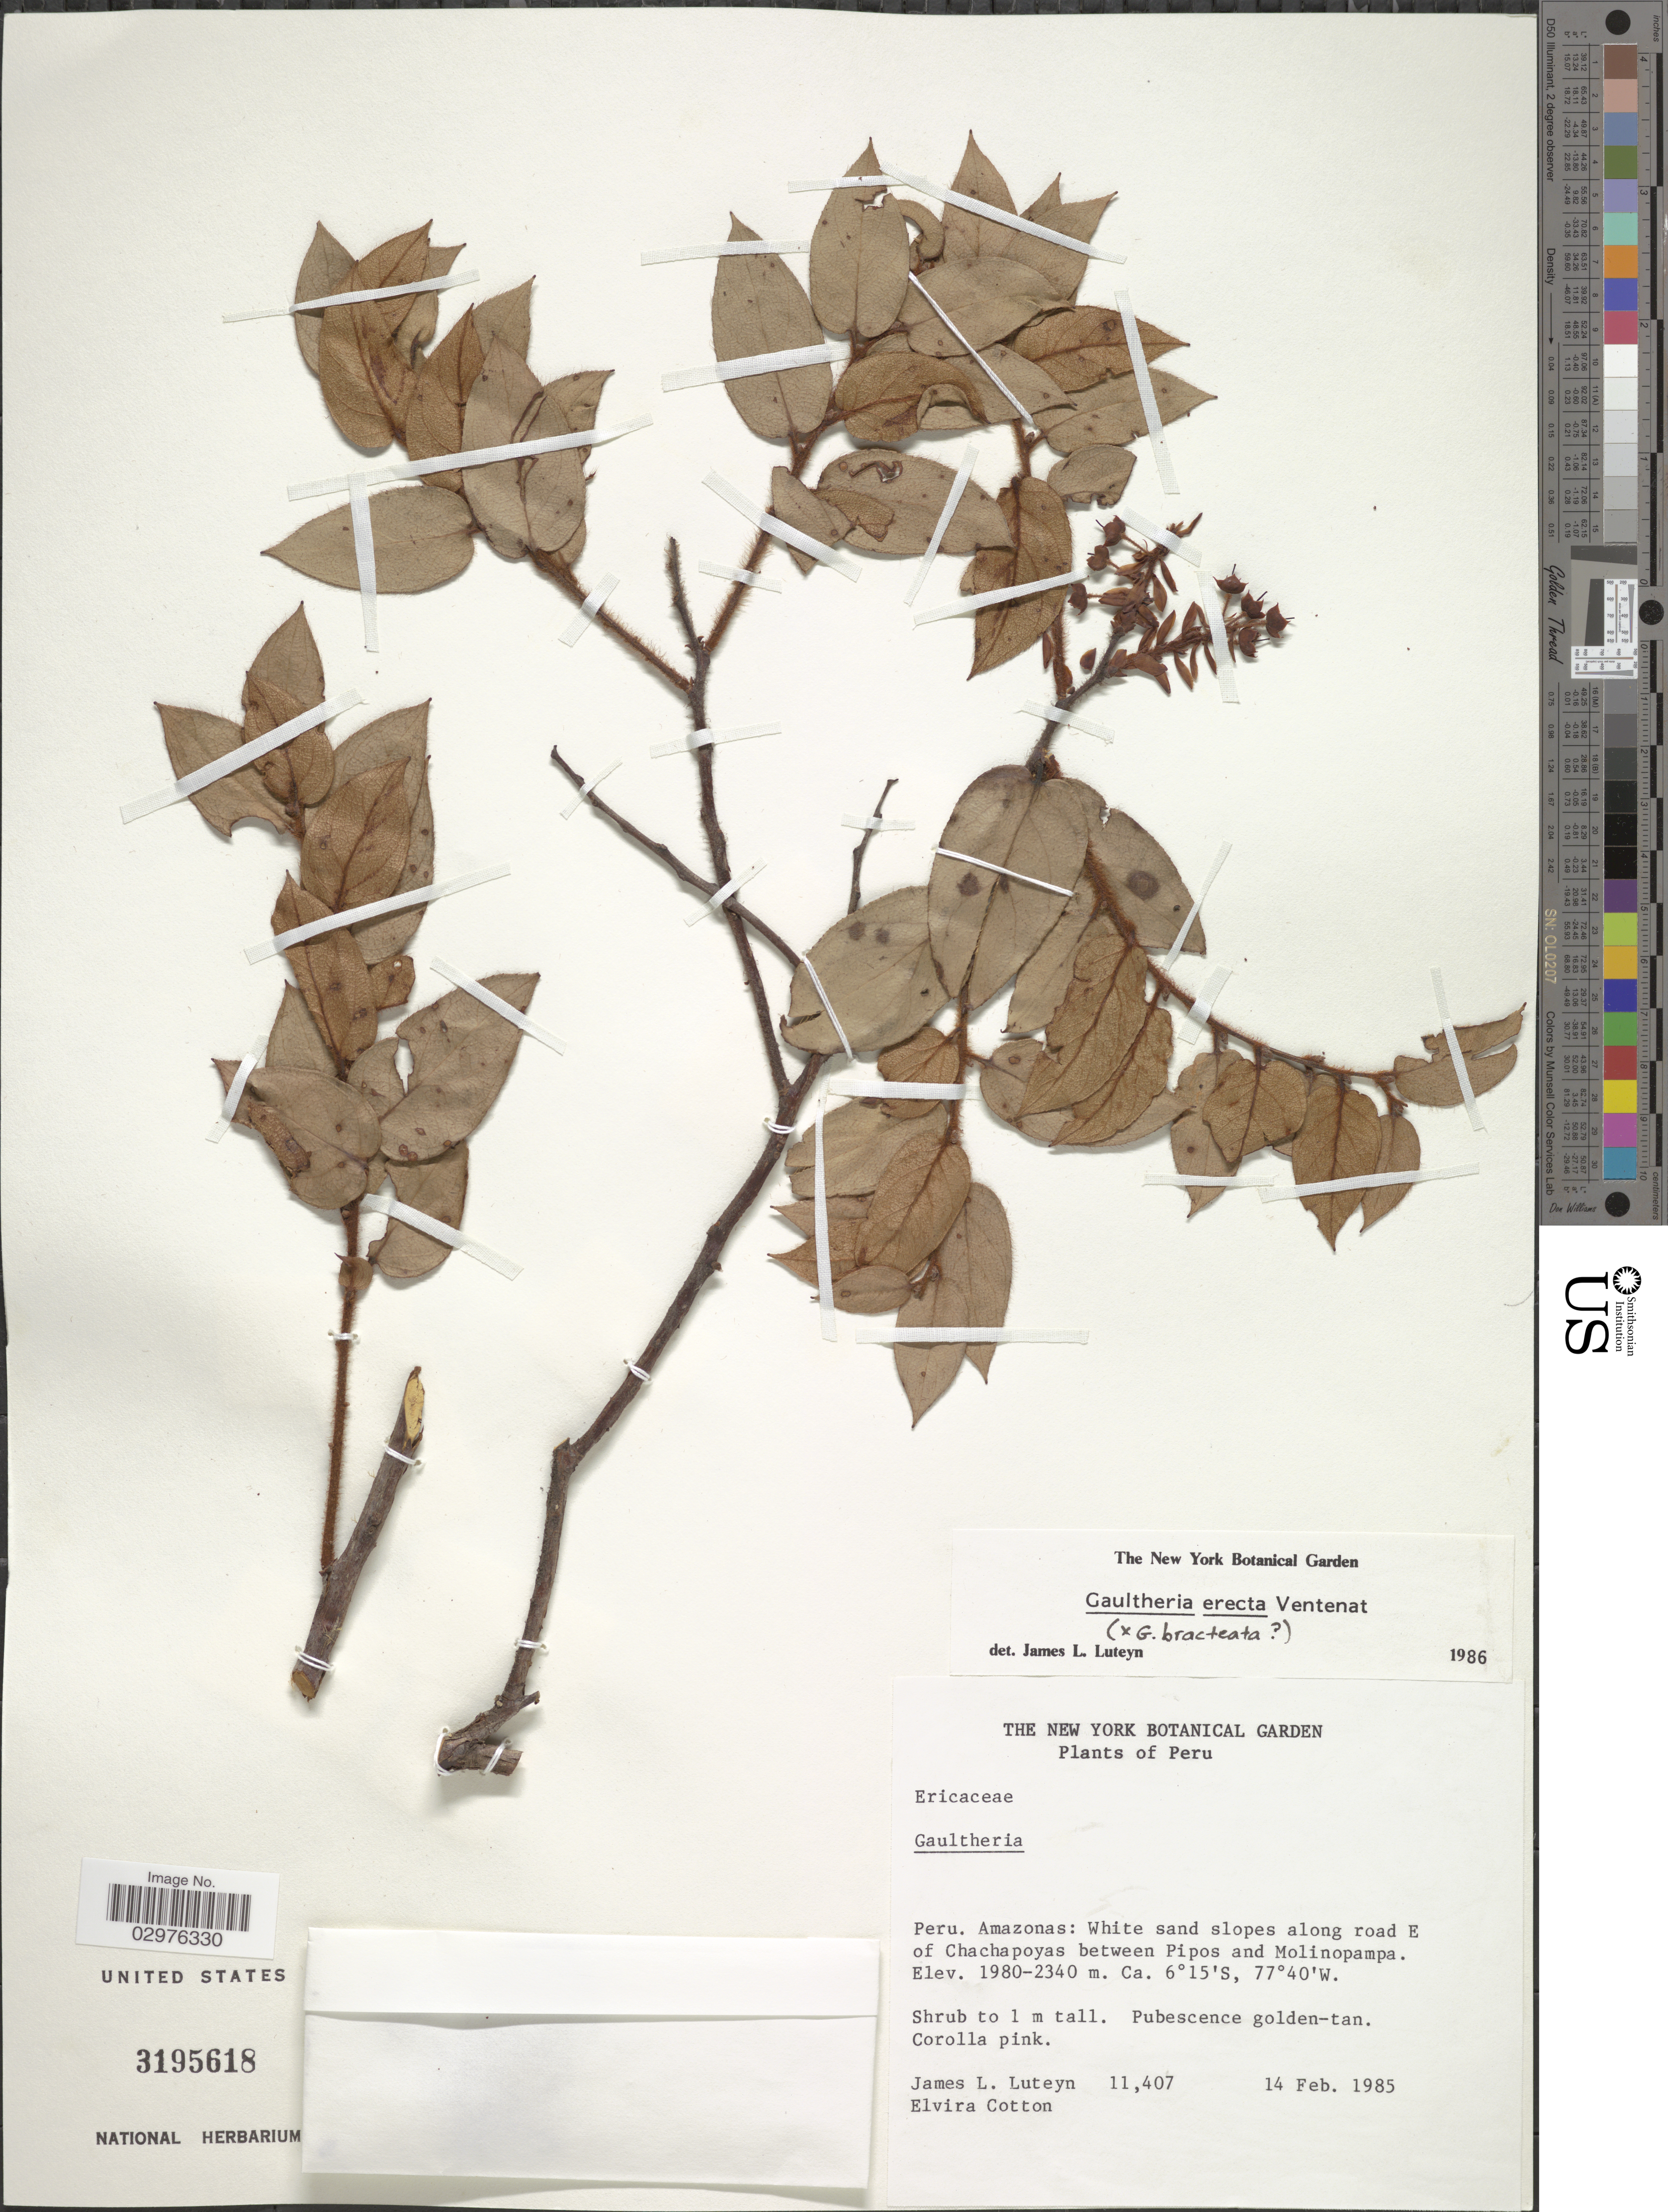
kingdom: Plantae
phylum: Tracheophyta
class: Magnoliopsida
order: Ericales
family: Ericaceae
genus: Gaultheria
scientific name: Gaultheria erecta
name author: Vent.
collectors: J. L. Luteyn & E. Cotton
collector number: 11407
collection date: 1985-02-14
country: Peru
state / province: Amazonas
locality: White sand slopes along road E of Chachapoyas between Pipos and Molinopampa.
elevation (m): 1980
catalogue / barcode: US 3195618